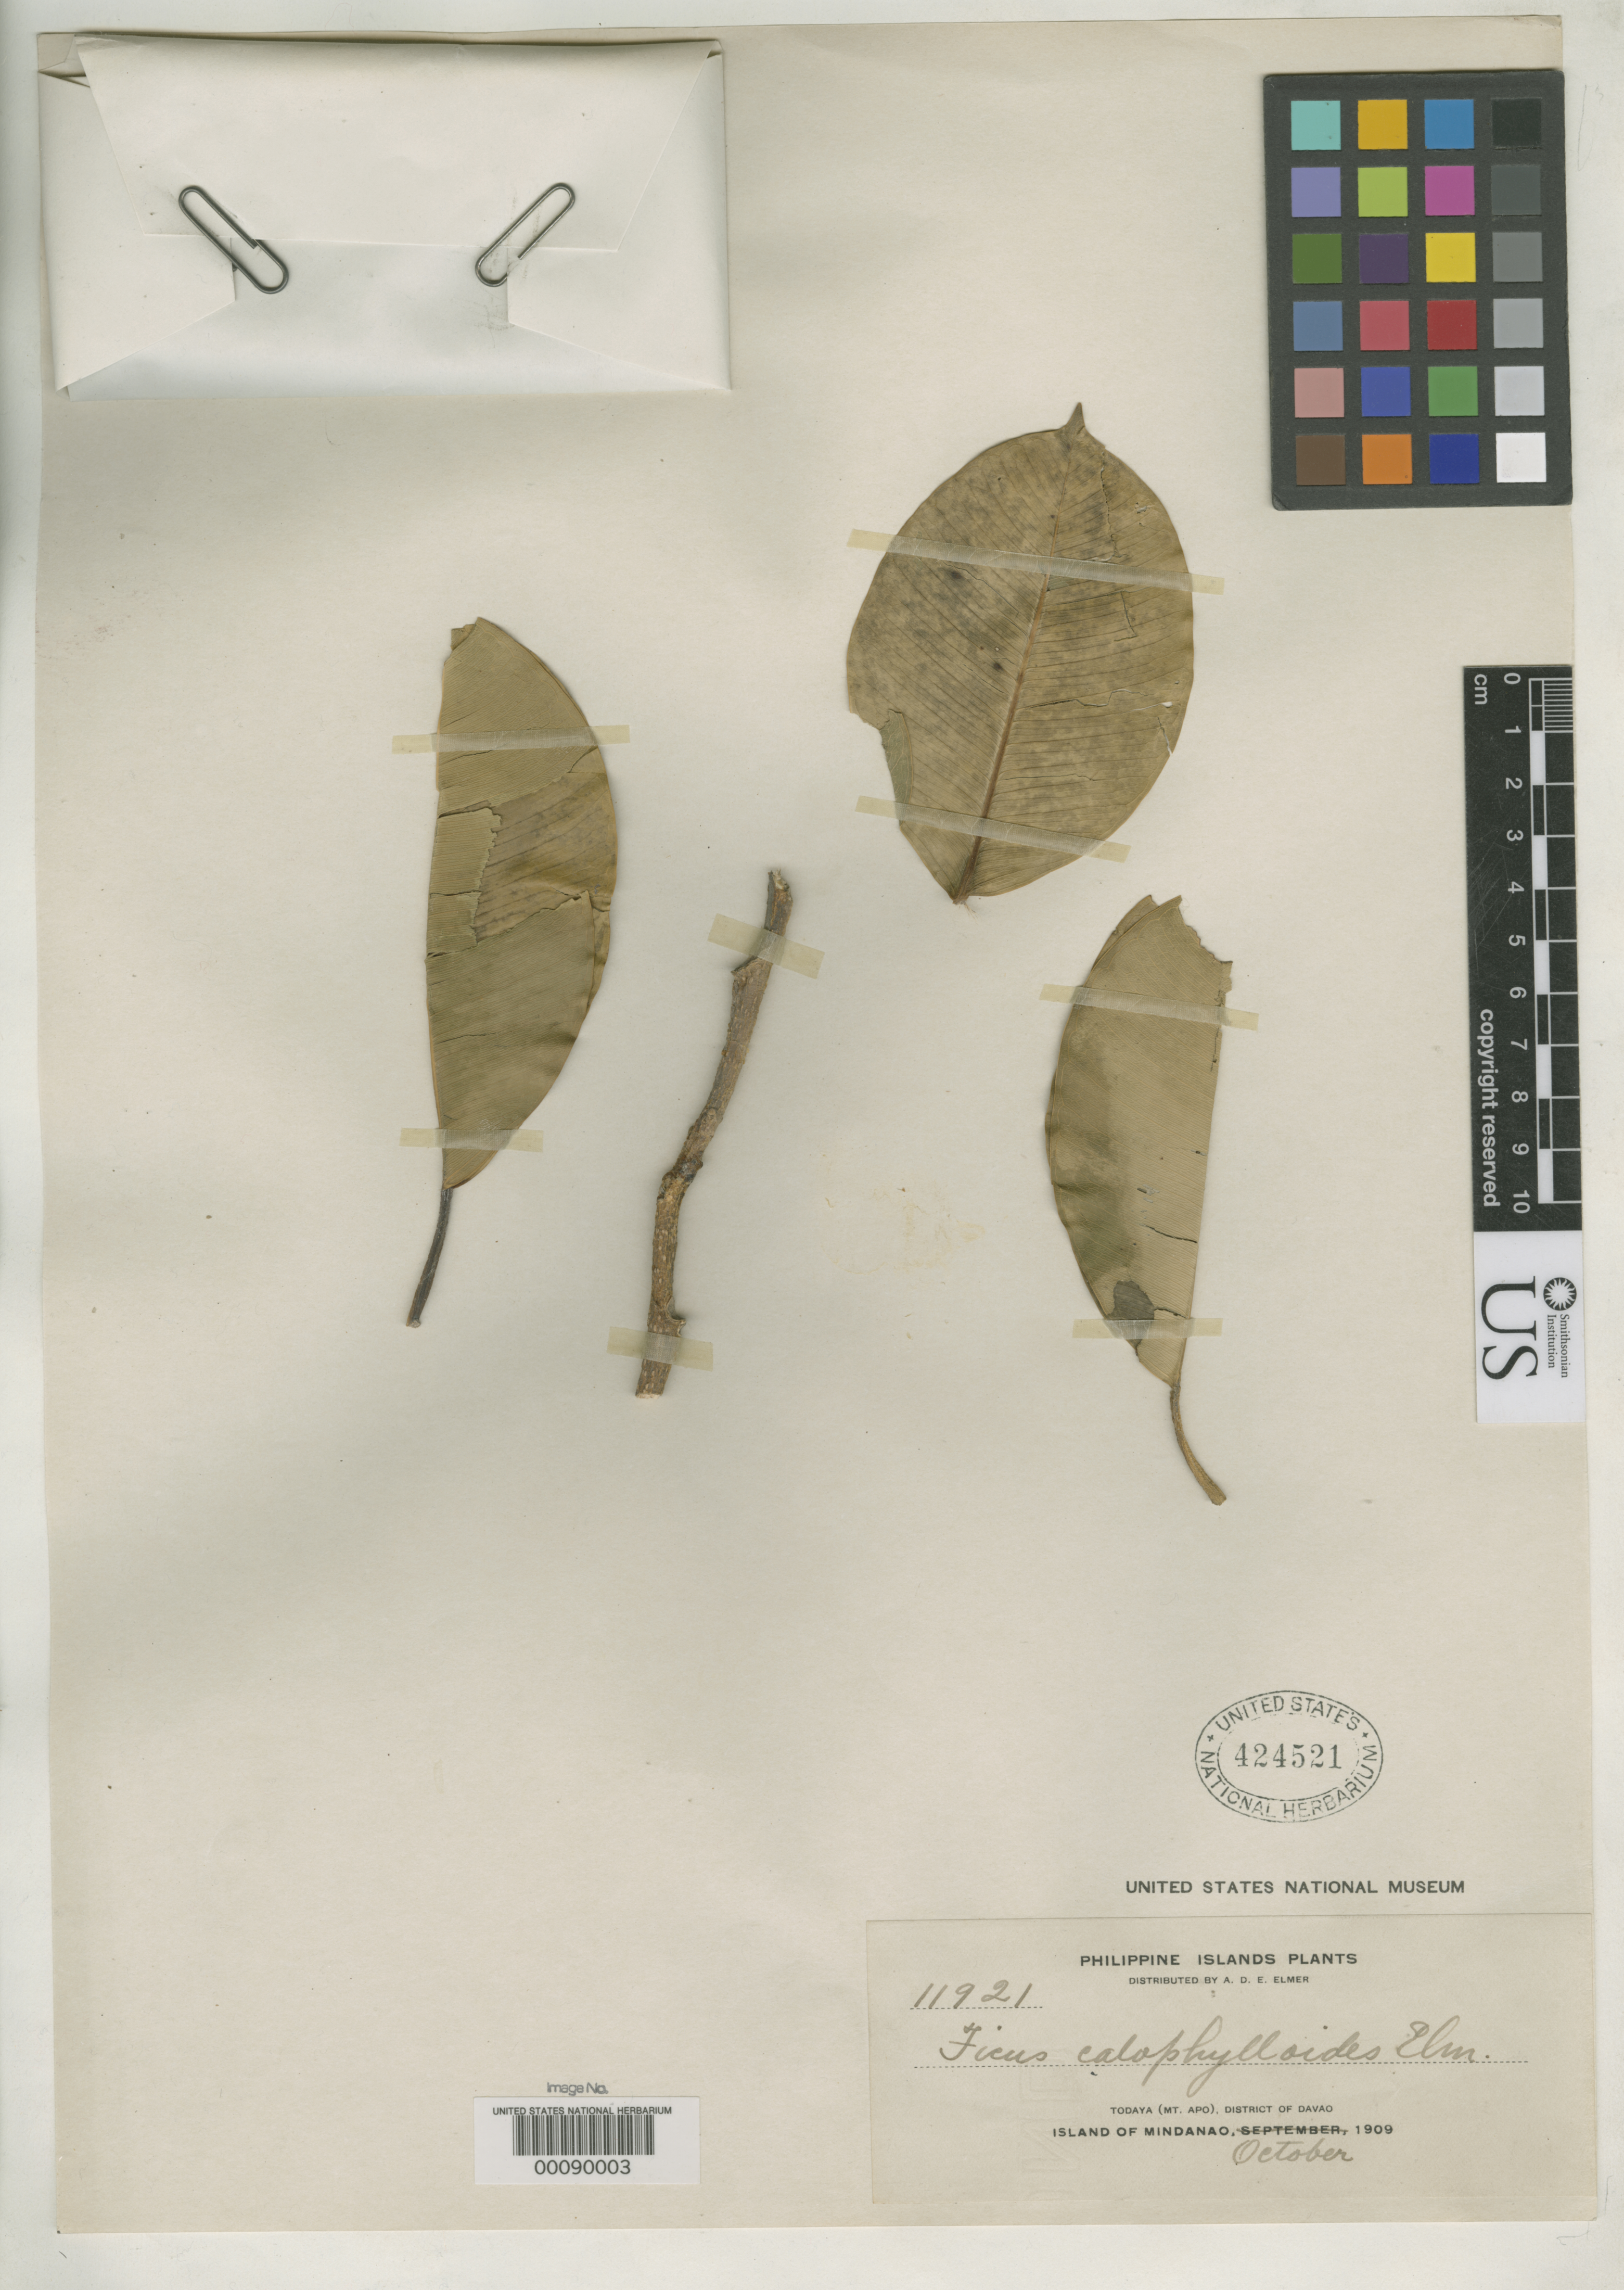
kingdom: Plantae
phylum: Tracheophyta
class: Magnoliopsida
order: Rosales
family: Moraceae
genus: Ficus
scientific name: Ficus calophlylloides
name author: Elmer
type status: Isotype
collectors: A. D. E. Elmer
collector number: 11921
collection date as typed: Oct 1909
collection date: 1909-10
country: Philippines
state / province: Davao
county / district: Davao del Sur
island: Mindanao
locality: Todaya, Mt. Apo.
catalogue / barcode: US 424521